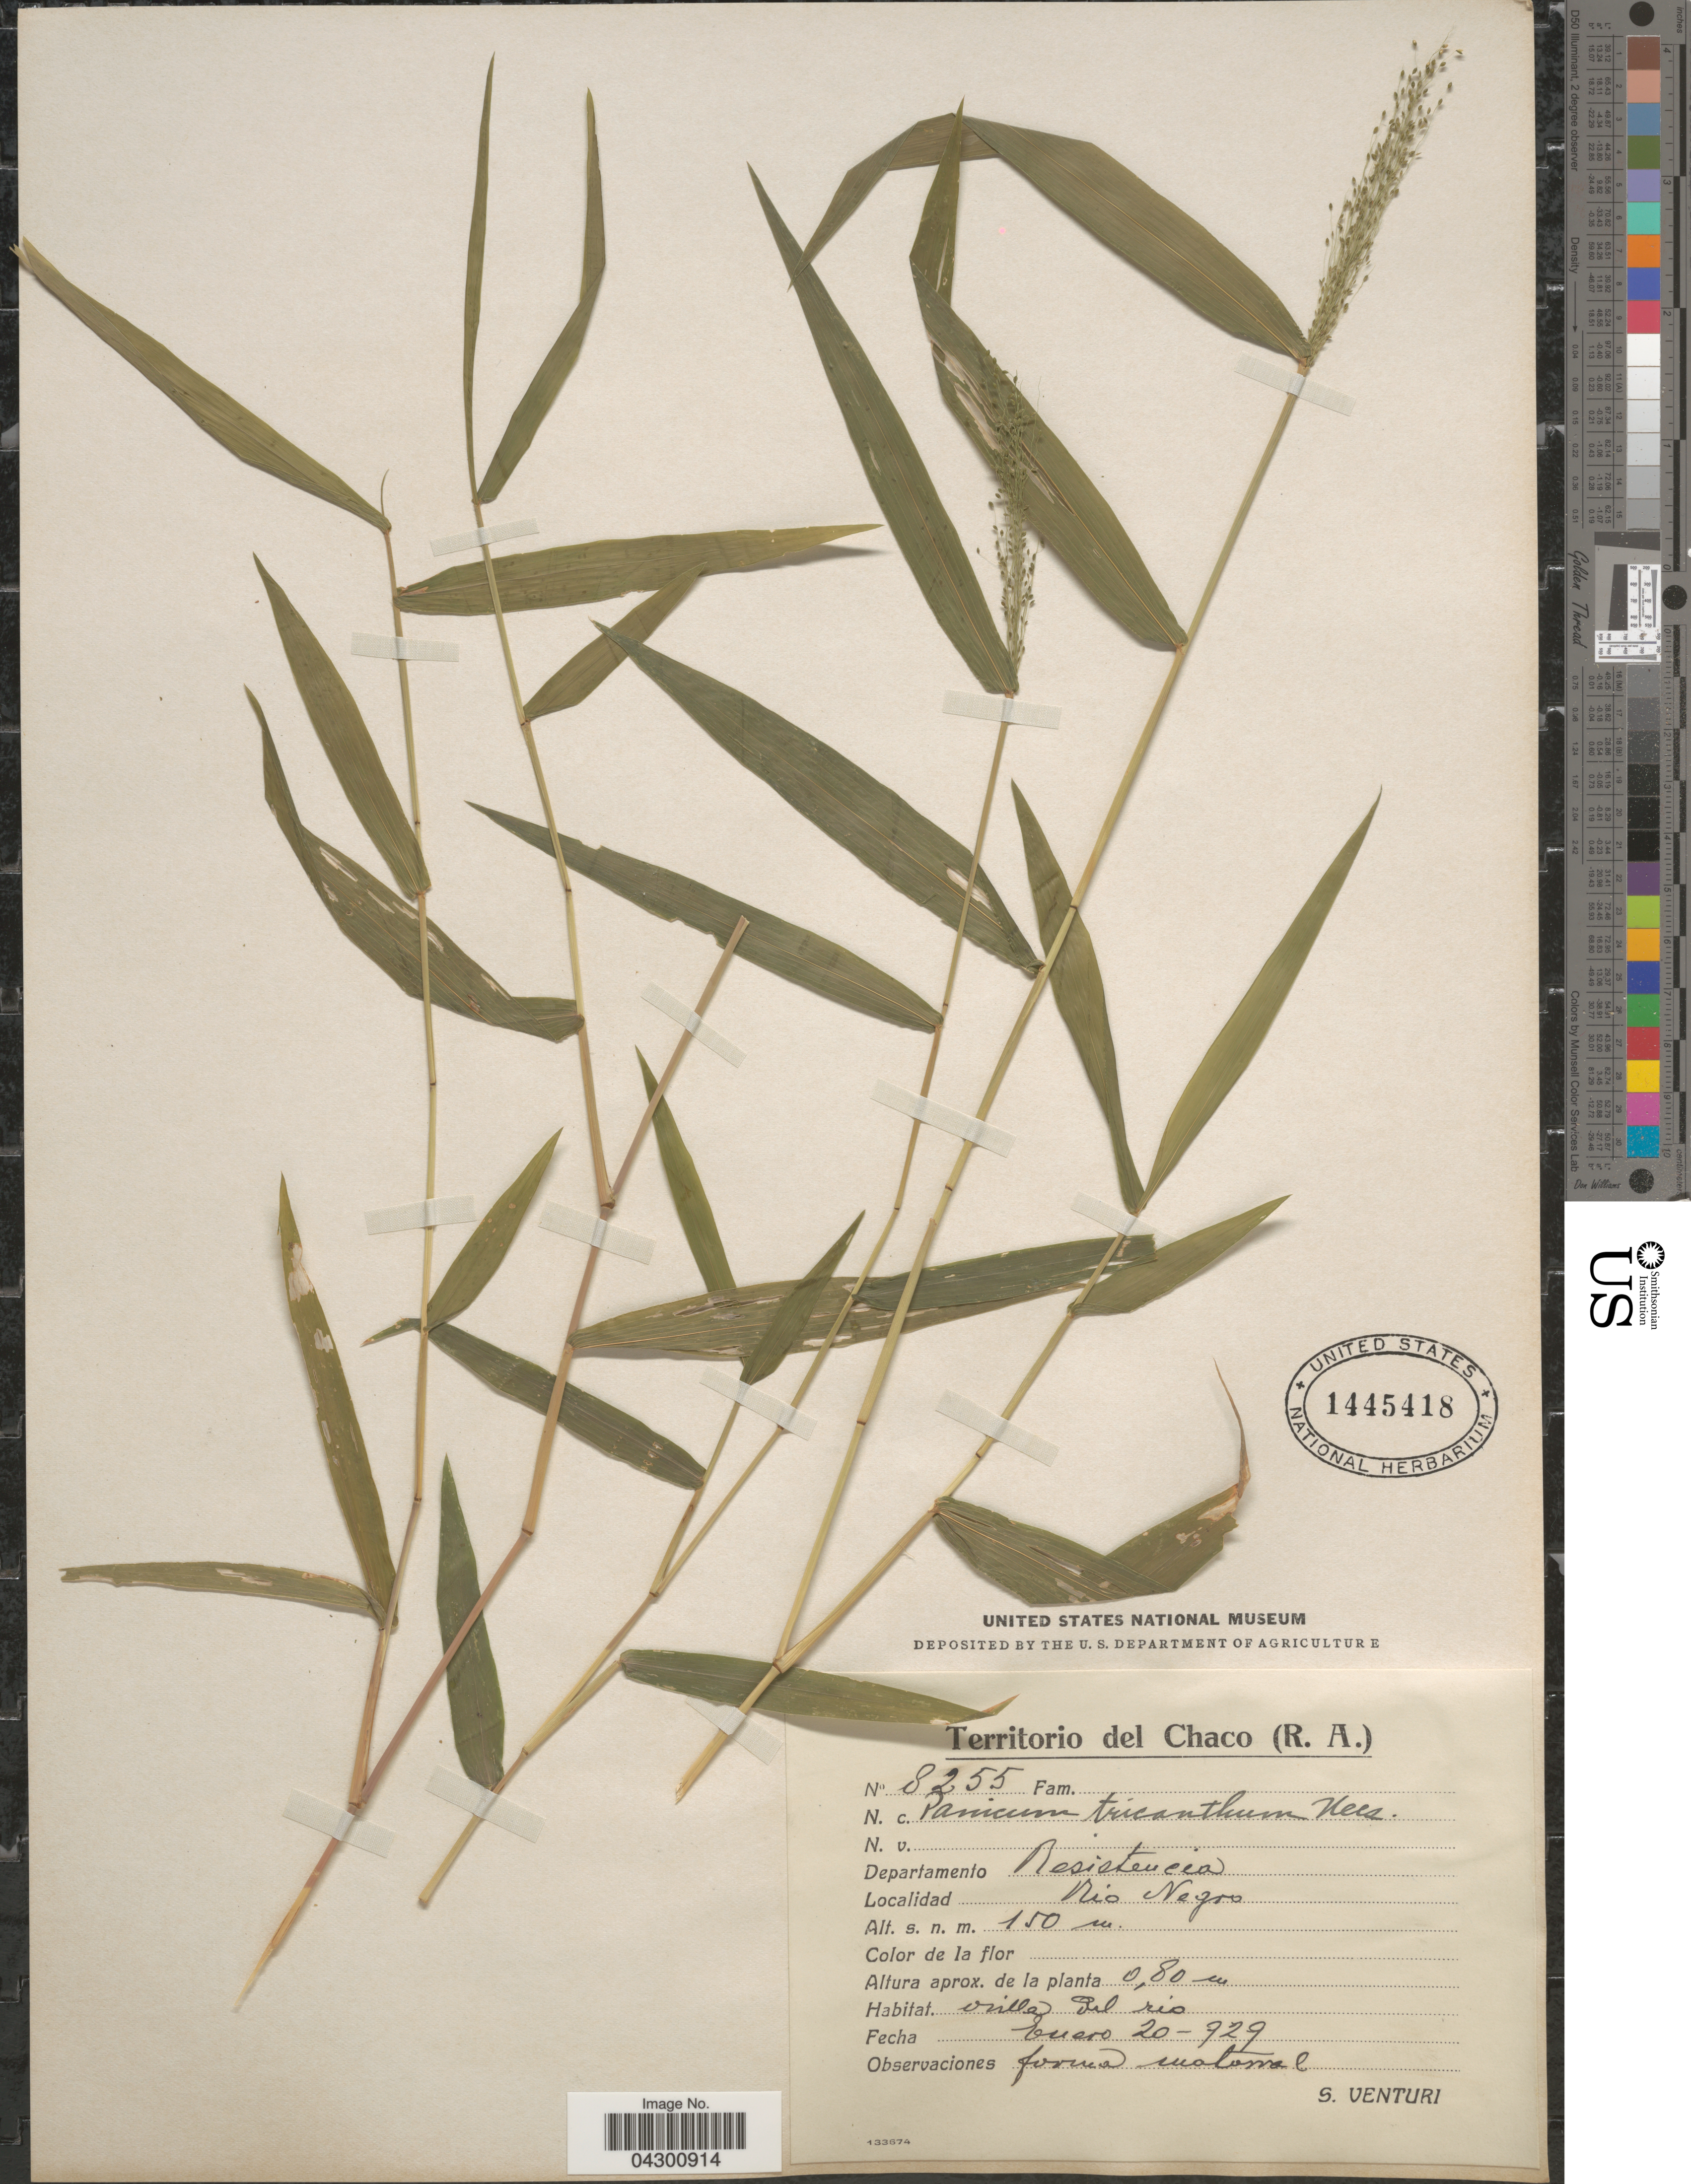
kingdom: Plantae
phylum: Tracheophyta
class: Liliopsida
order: Poales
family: Poaceae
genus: Panicum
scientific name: Panicum trichanthum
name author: Nees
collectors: S. Venturi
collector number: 8255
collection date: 1929-01-20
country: Argentina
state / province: Chaco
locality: Territorio del Chaco (R. A.) Departamento Resistencia. Rio Negro. Orilla del rio.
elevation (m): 150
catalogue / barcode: US 1445418